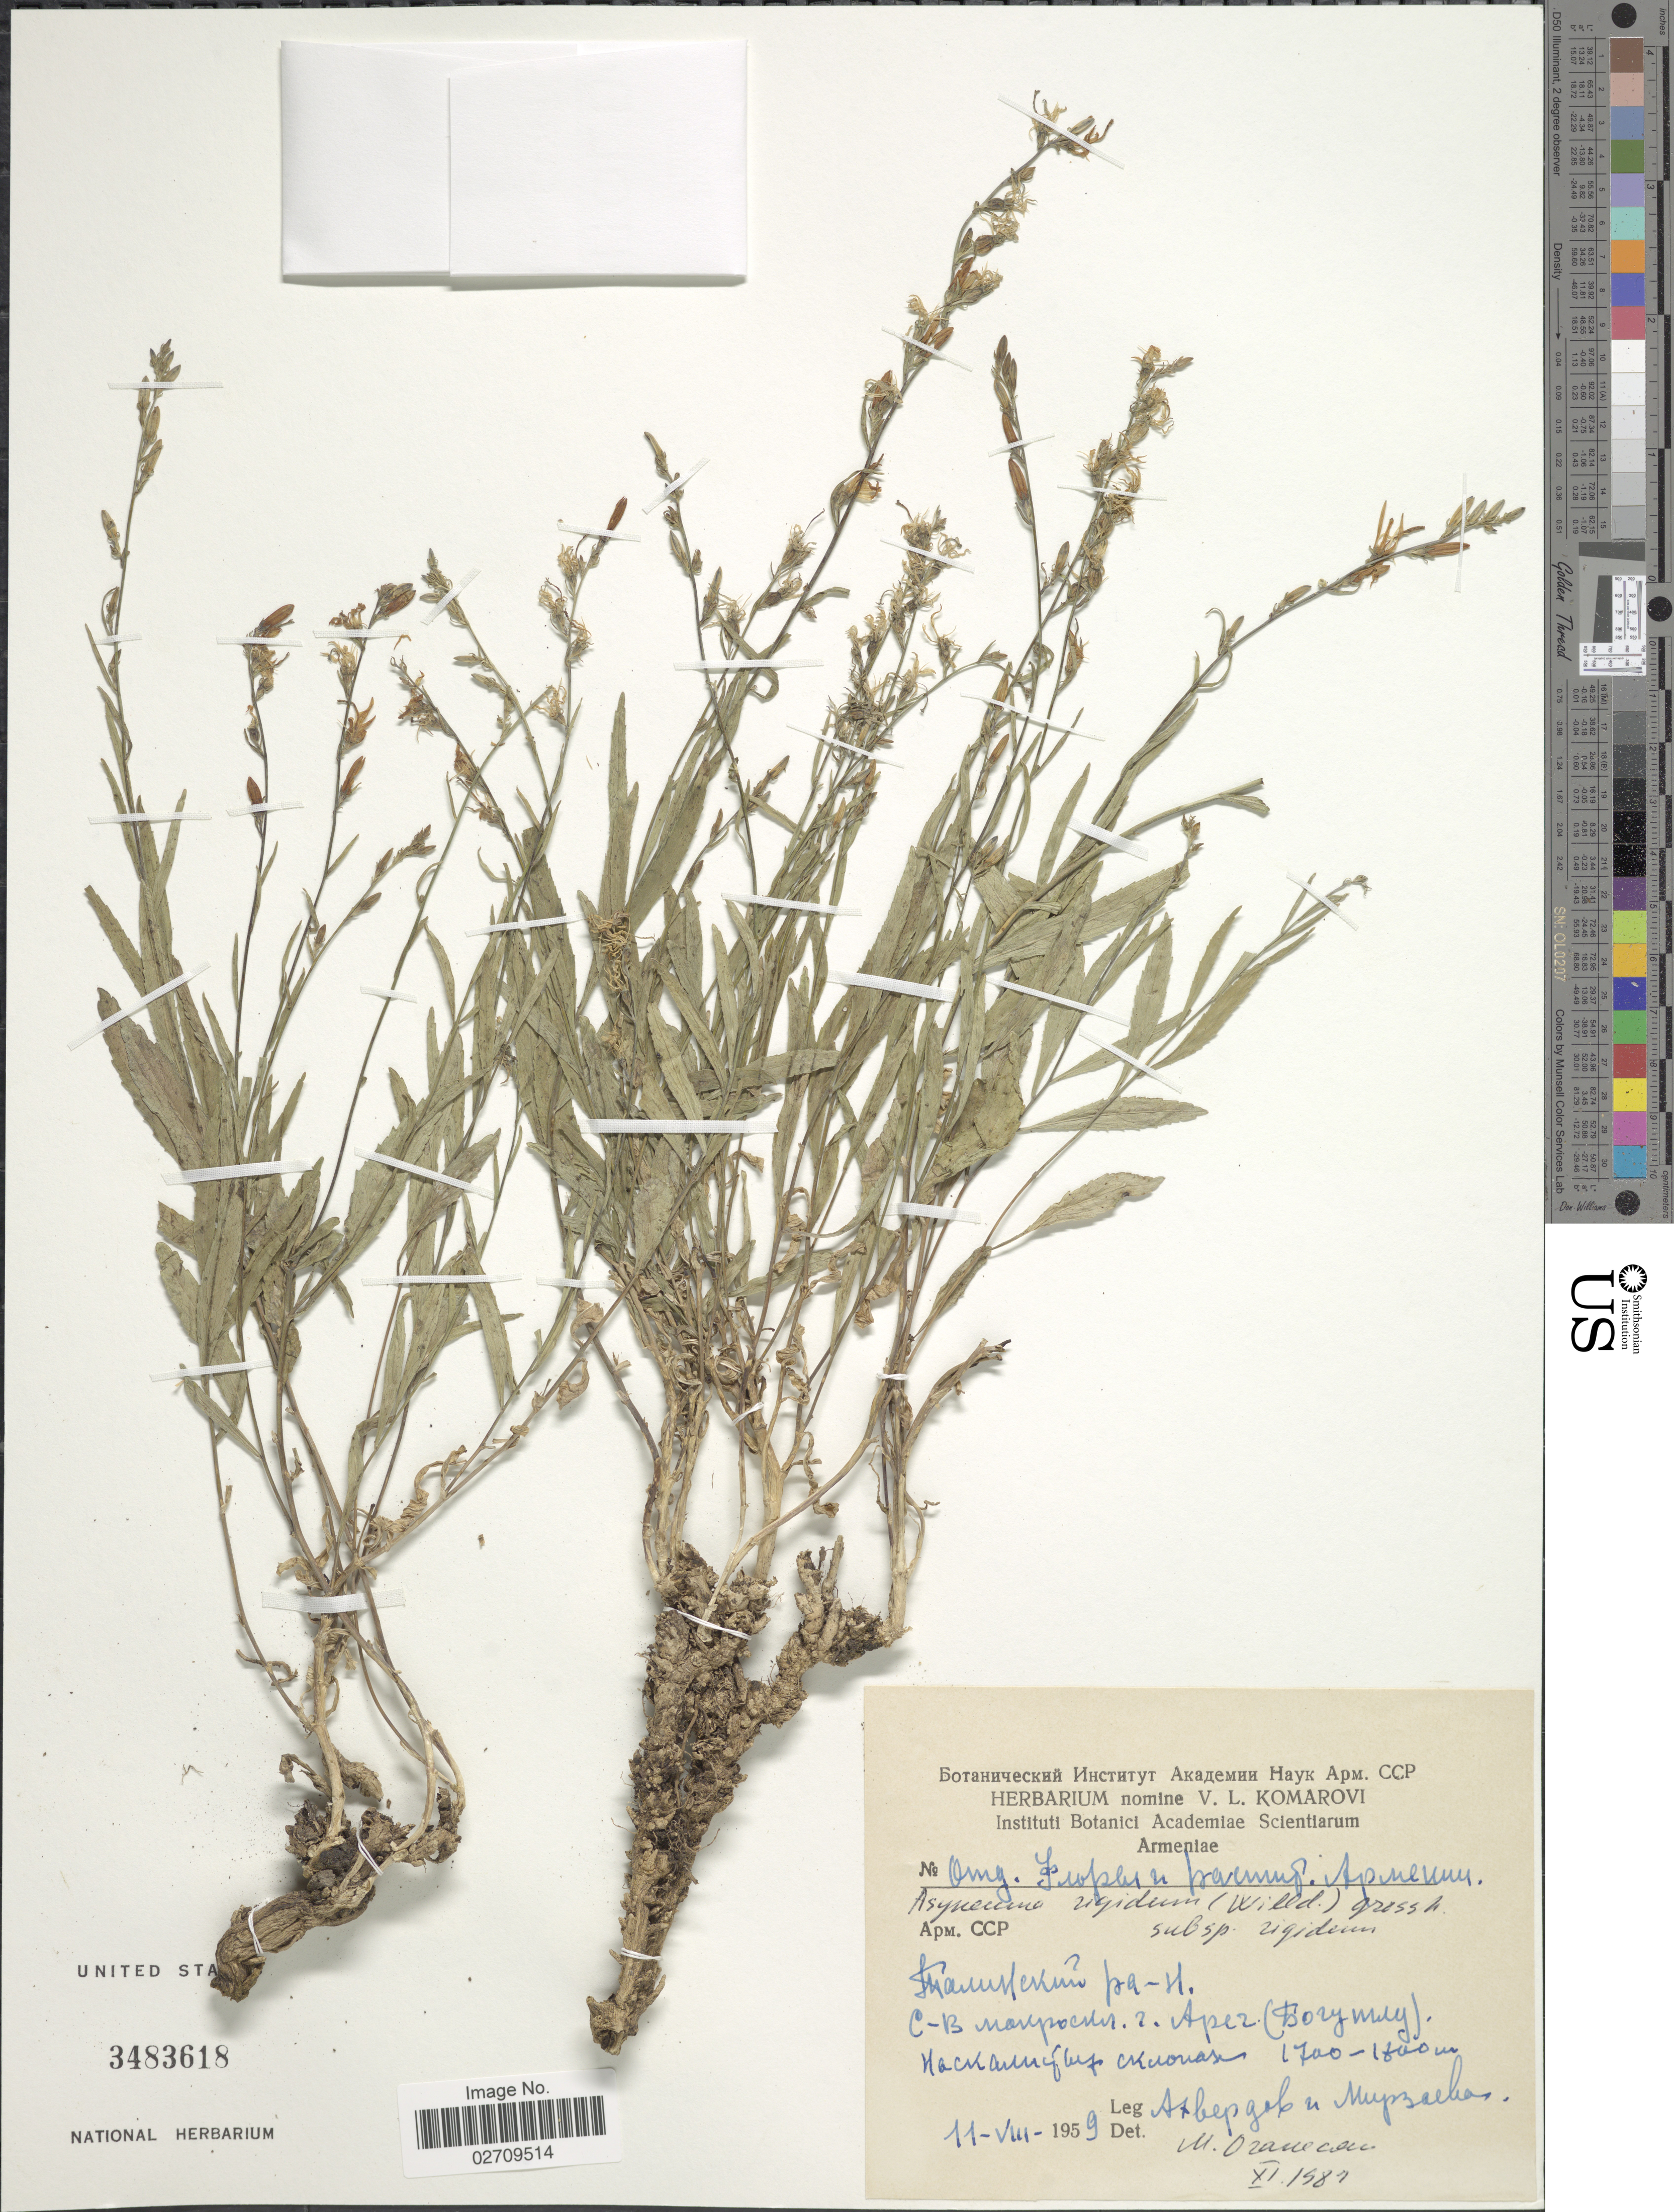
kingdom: Plantae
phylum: Tracheophyta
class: Magnoliopsida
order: Asterales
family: Campanulaceae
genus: Asyneuma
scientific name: Asyneuma rigidum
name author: (Willd.) Grossh.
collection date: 1959-08-11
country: Armenia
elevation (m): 1700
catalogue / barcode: US 3483618